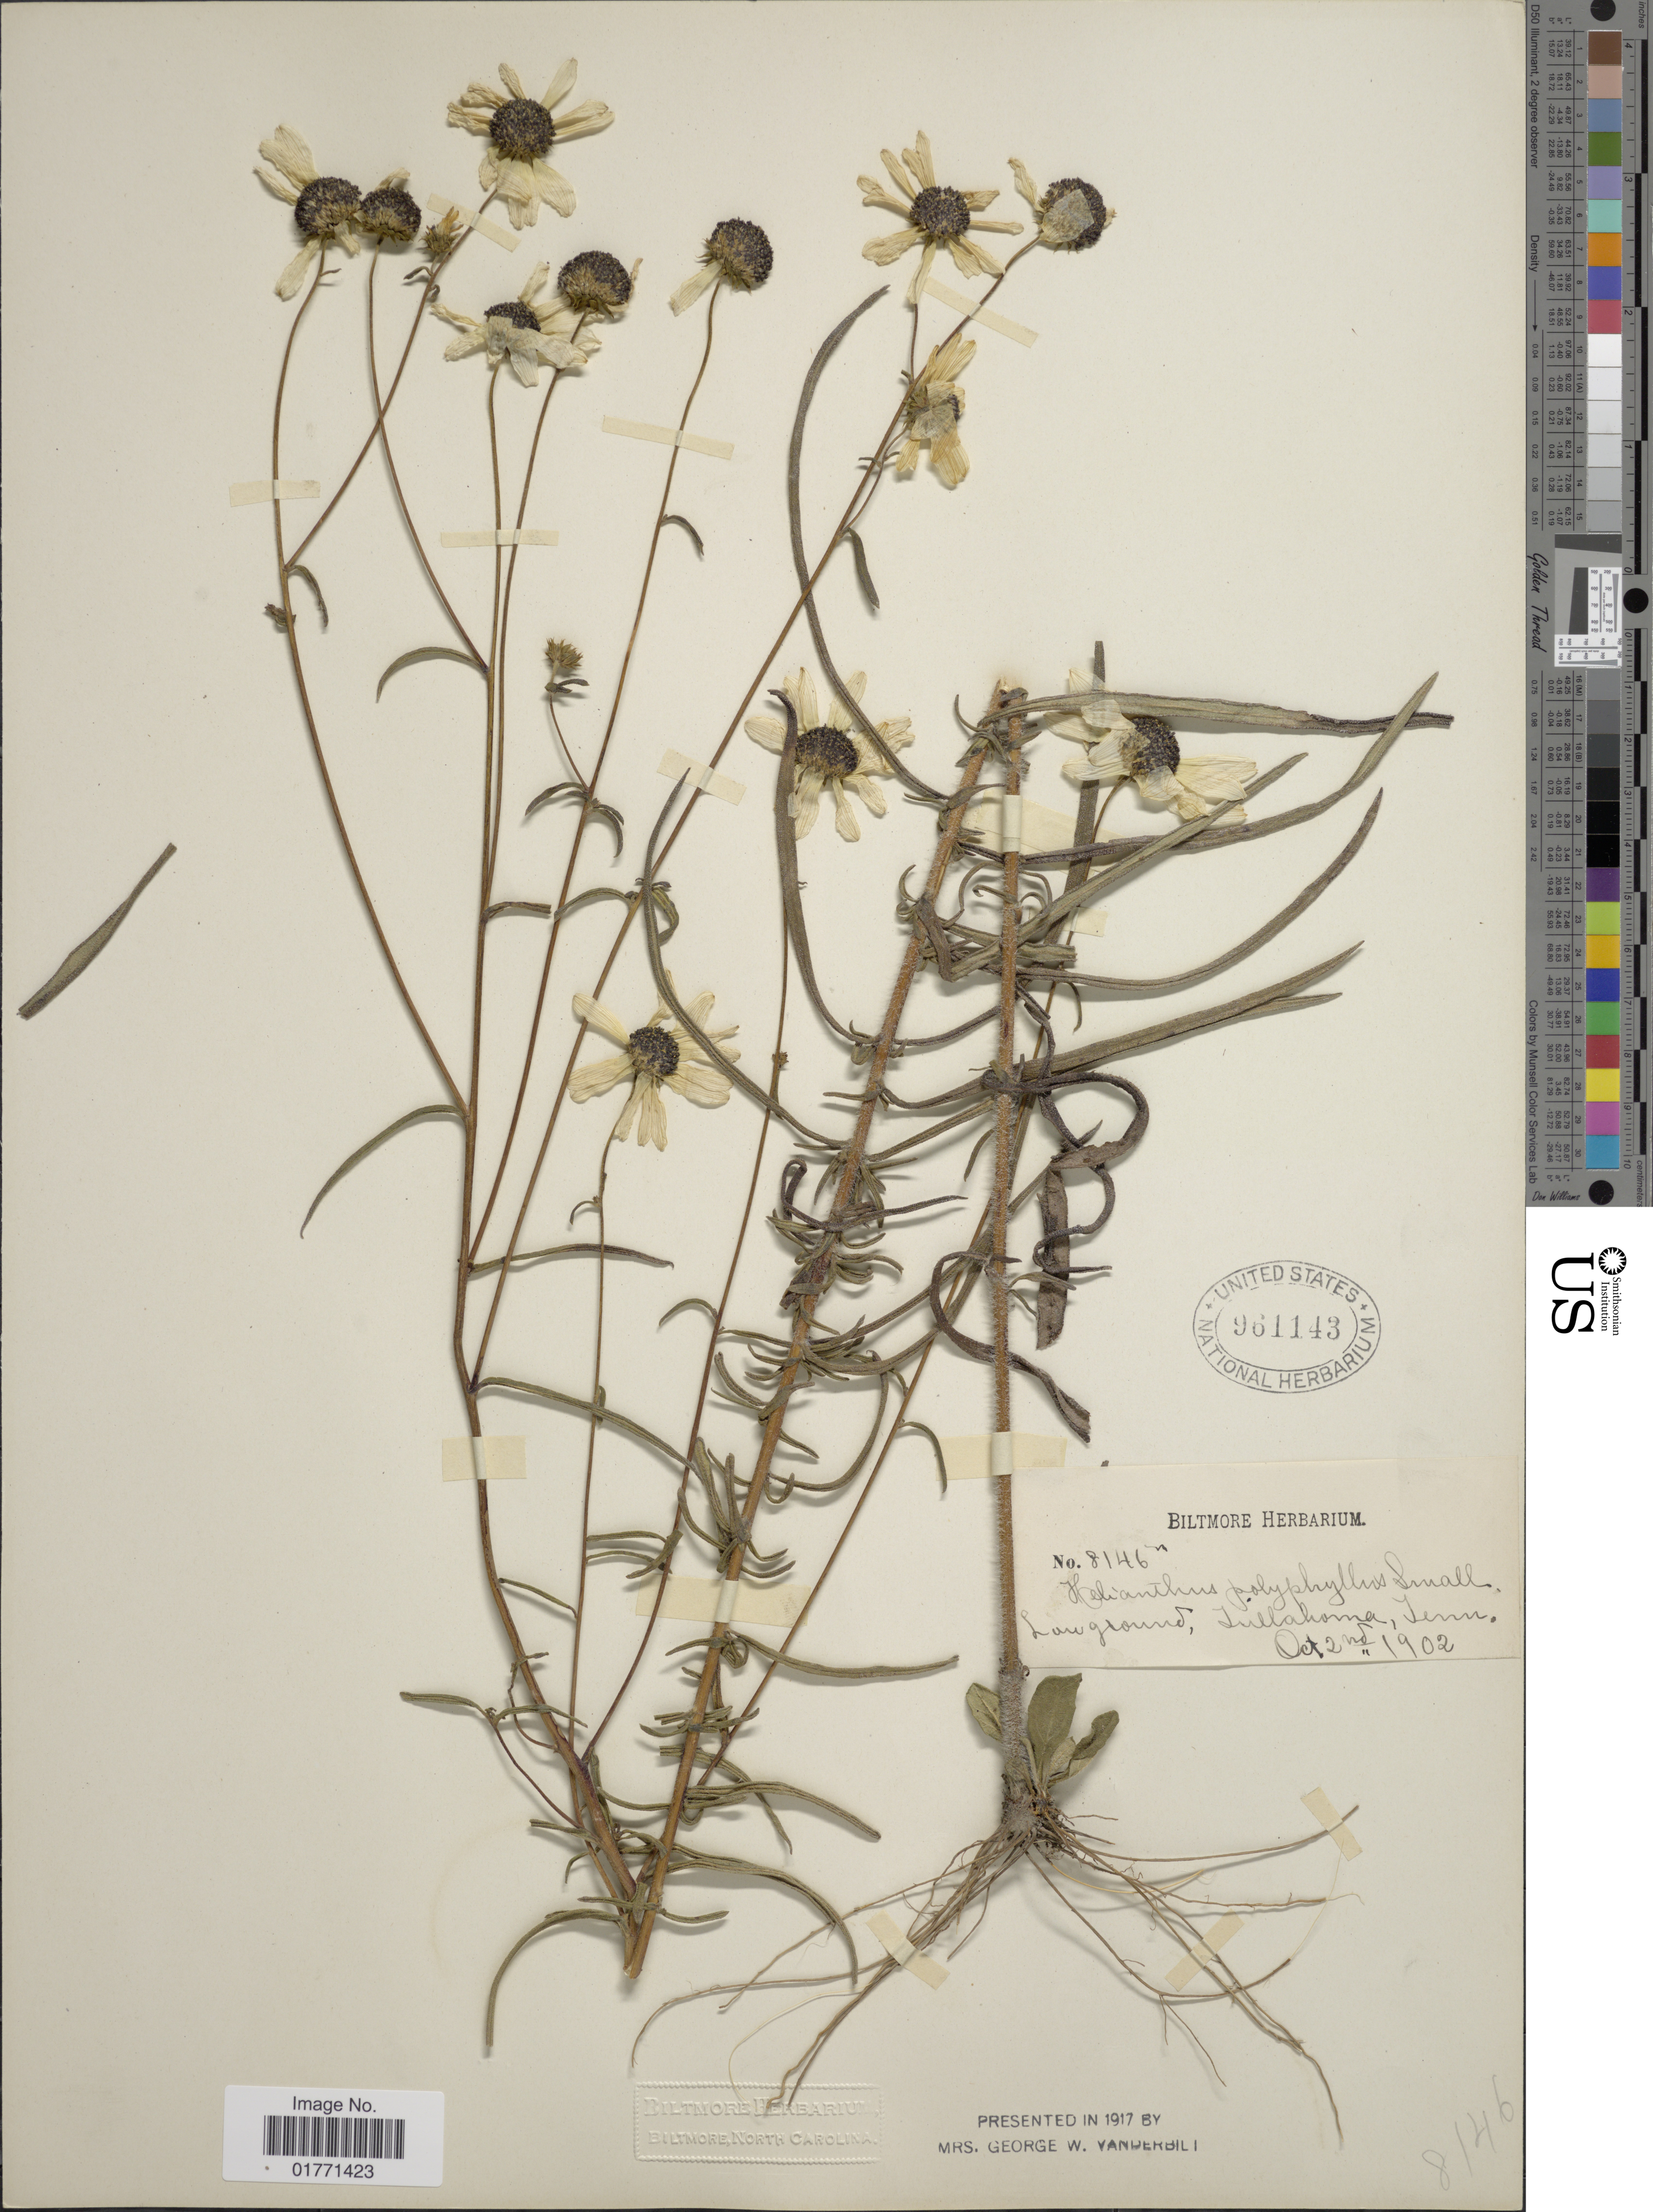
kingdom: Plantae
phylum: Tracheophyta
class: Magnoliopsida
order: Asterales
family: Asteraceae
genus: Helianthus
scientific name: Helianthus polyphyllus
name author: Small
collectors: ex herb. Biltmore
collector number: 8146n*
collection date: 1902-10-02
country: United States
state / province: Tennessee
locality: Low ground, Tullahoma.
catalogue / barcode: US 961143